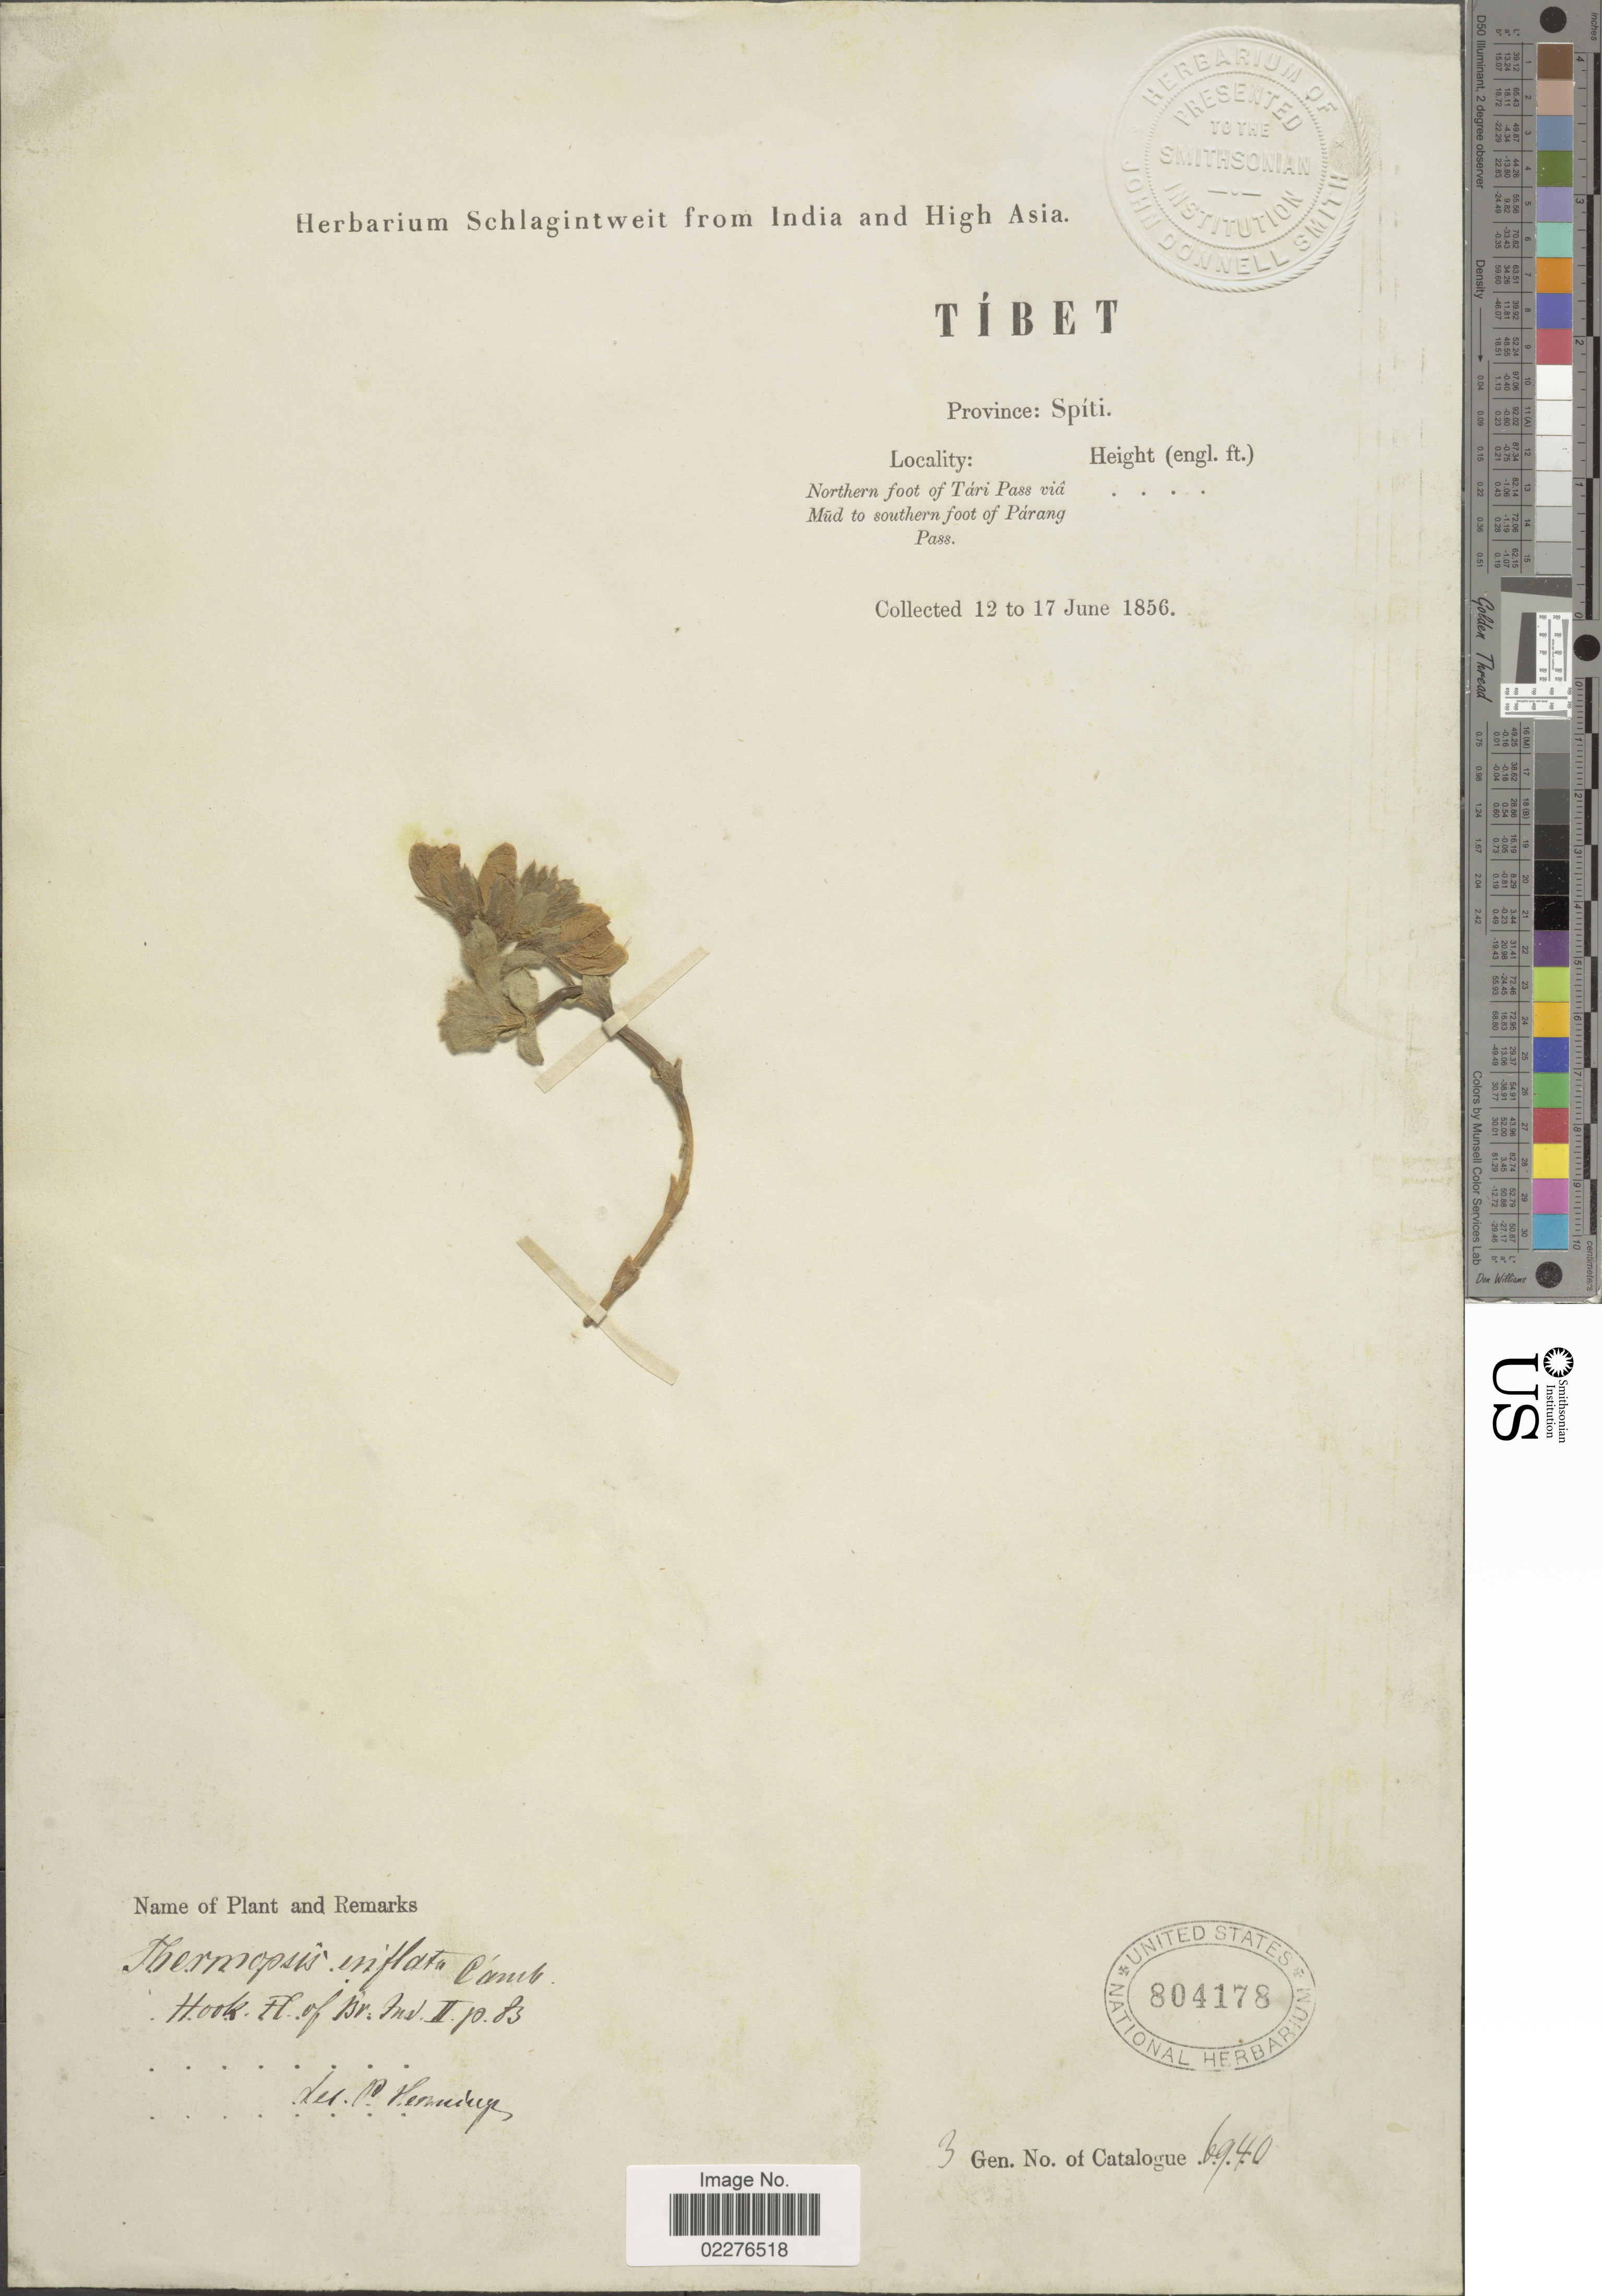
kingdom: Plantae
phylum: Tracheophyta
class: Magnoliopsida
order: Fabales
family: Fabaceae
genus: Thermopsis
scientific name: Thermopsis inflata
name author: Cambess.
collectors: ex herb. Schlagintweit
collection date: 1856-06-12/1856-06-17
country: India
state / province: Himachal Pradesh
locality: Tíbet, Province: Spíti, Northern foot of Tarí Pass viâ Müd to southern foot of Párang Pass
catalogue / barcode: US 804178